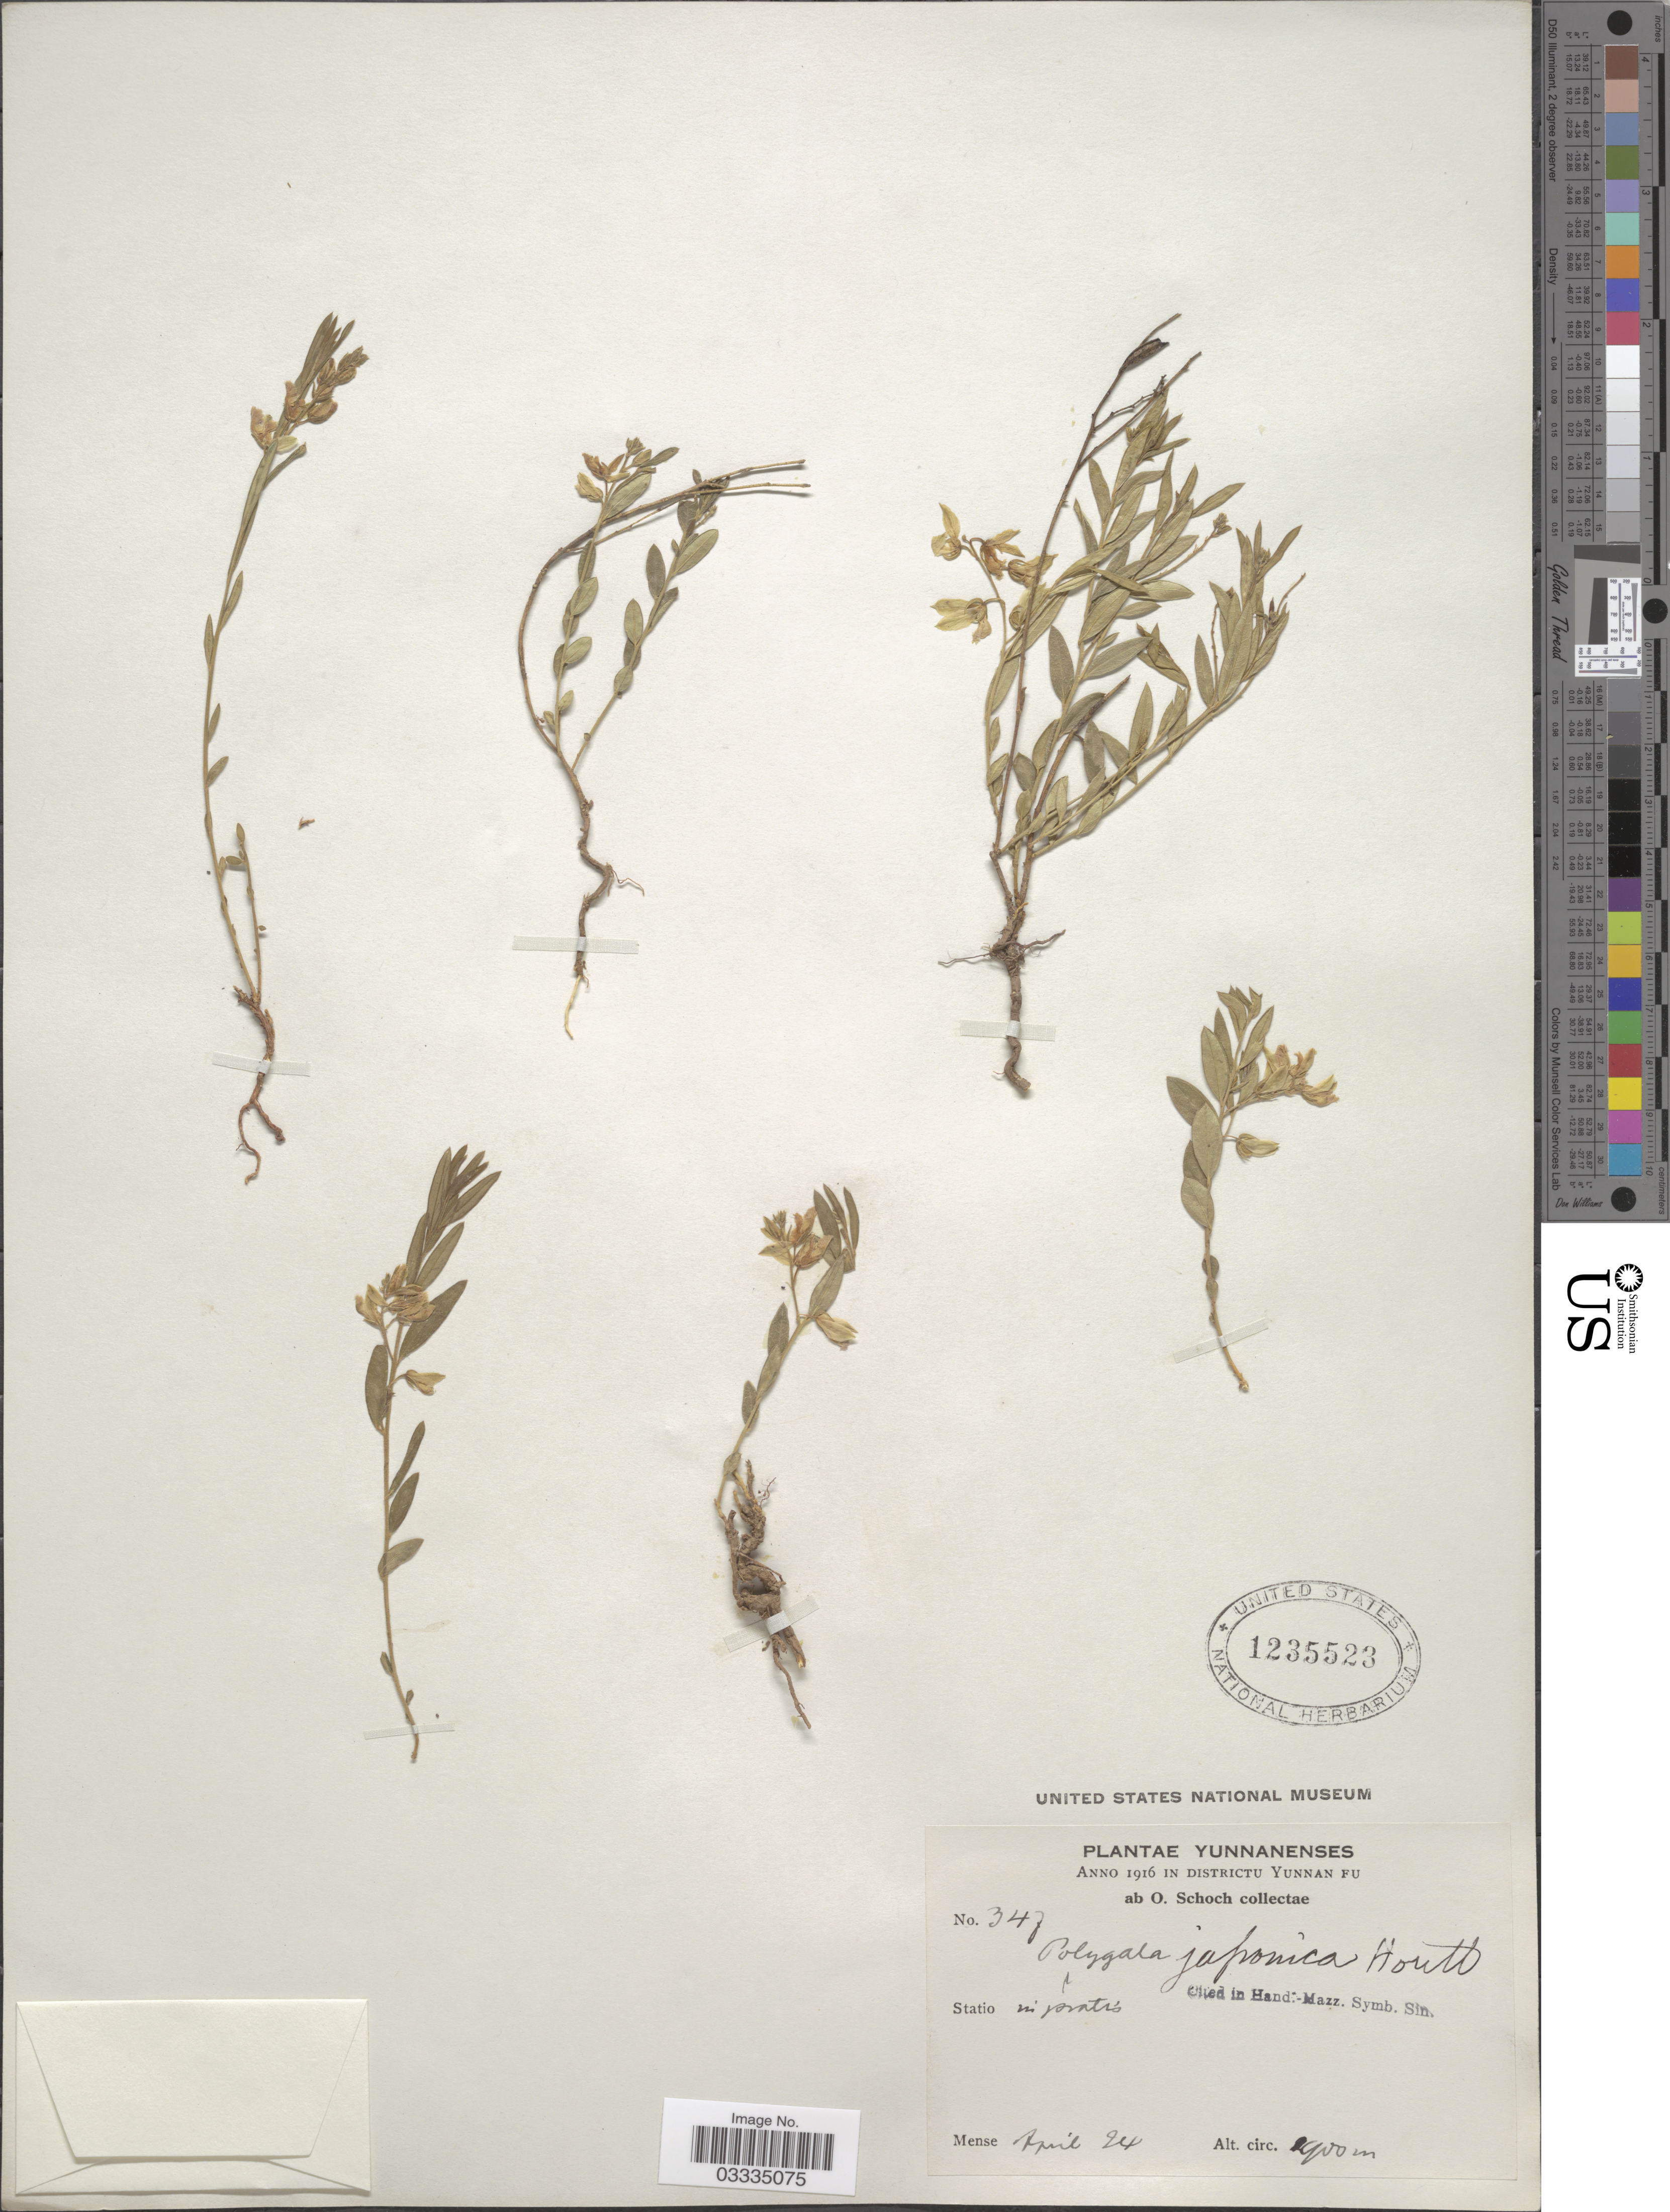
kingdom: Plantae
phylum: Tracheophyta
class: Magnoliopsida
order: Fabales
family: Polygalaceae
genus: Polygala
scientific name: Polygala japonica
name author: Houtt.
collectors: O. Schoch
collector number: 348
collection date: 1916-04-24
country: China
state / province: Yunnan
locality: Yunnanenses. Statio in pratis.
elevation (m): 2900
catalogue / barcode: US 1235523